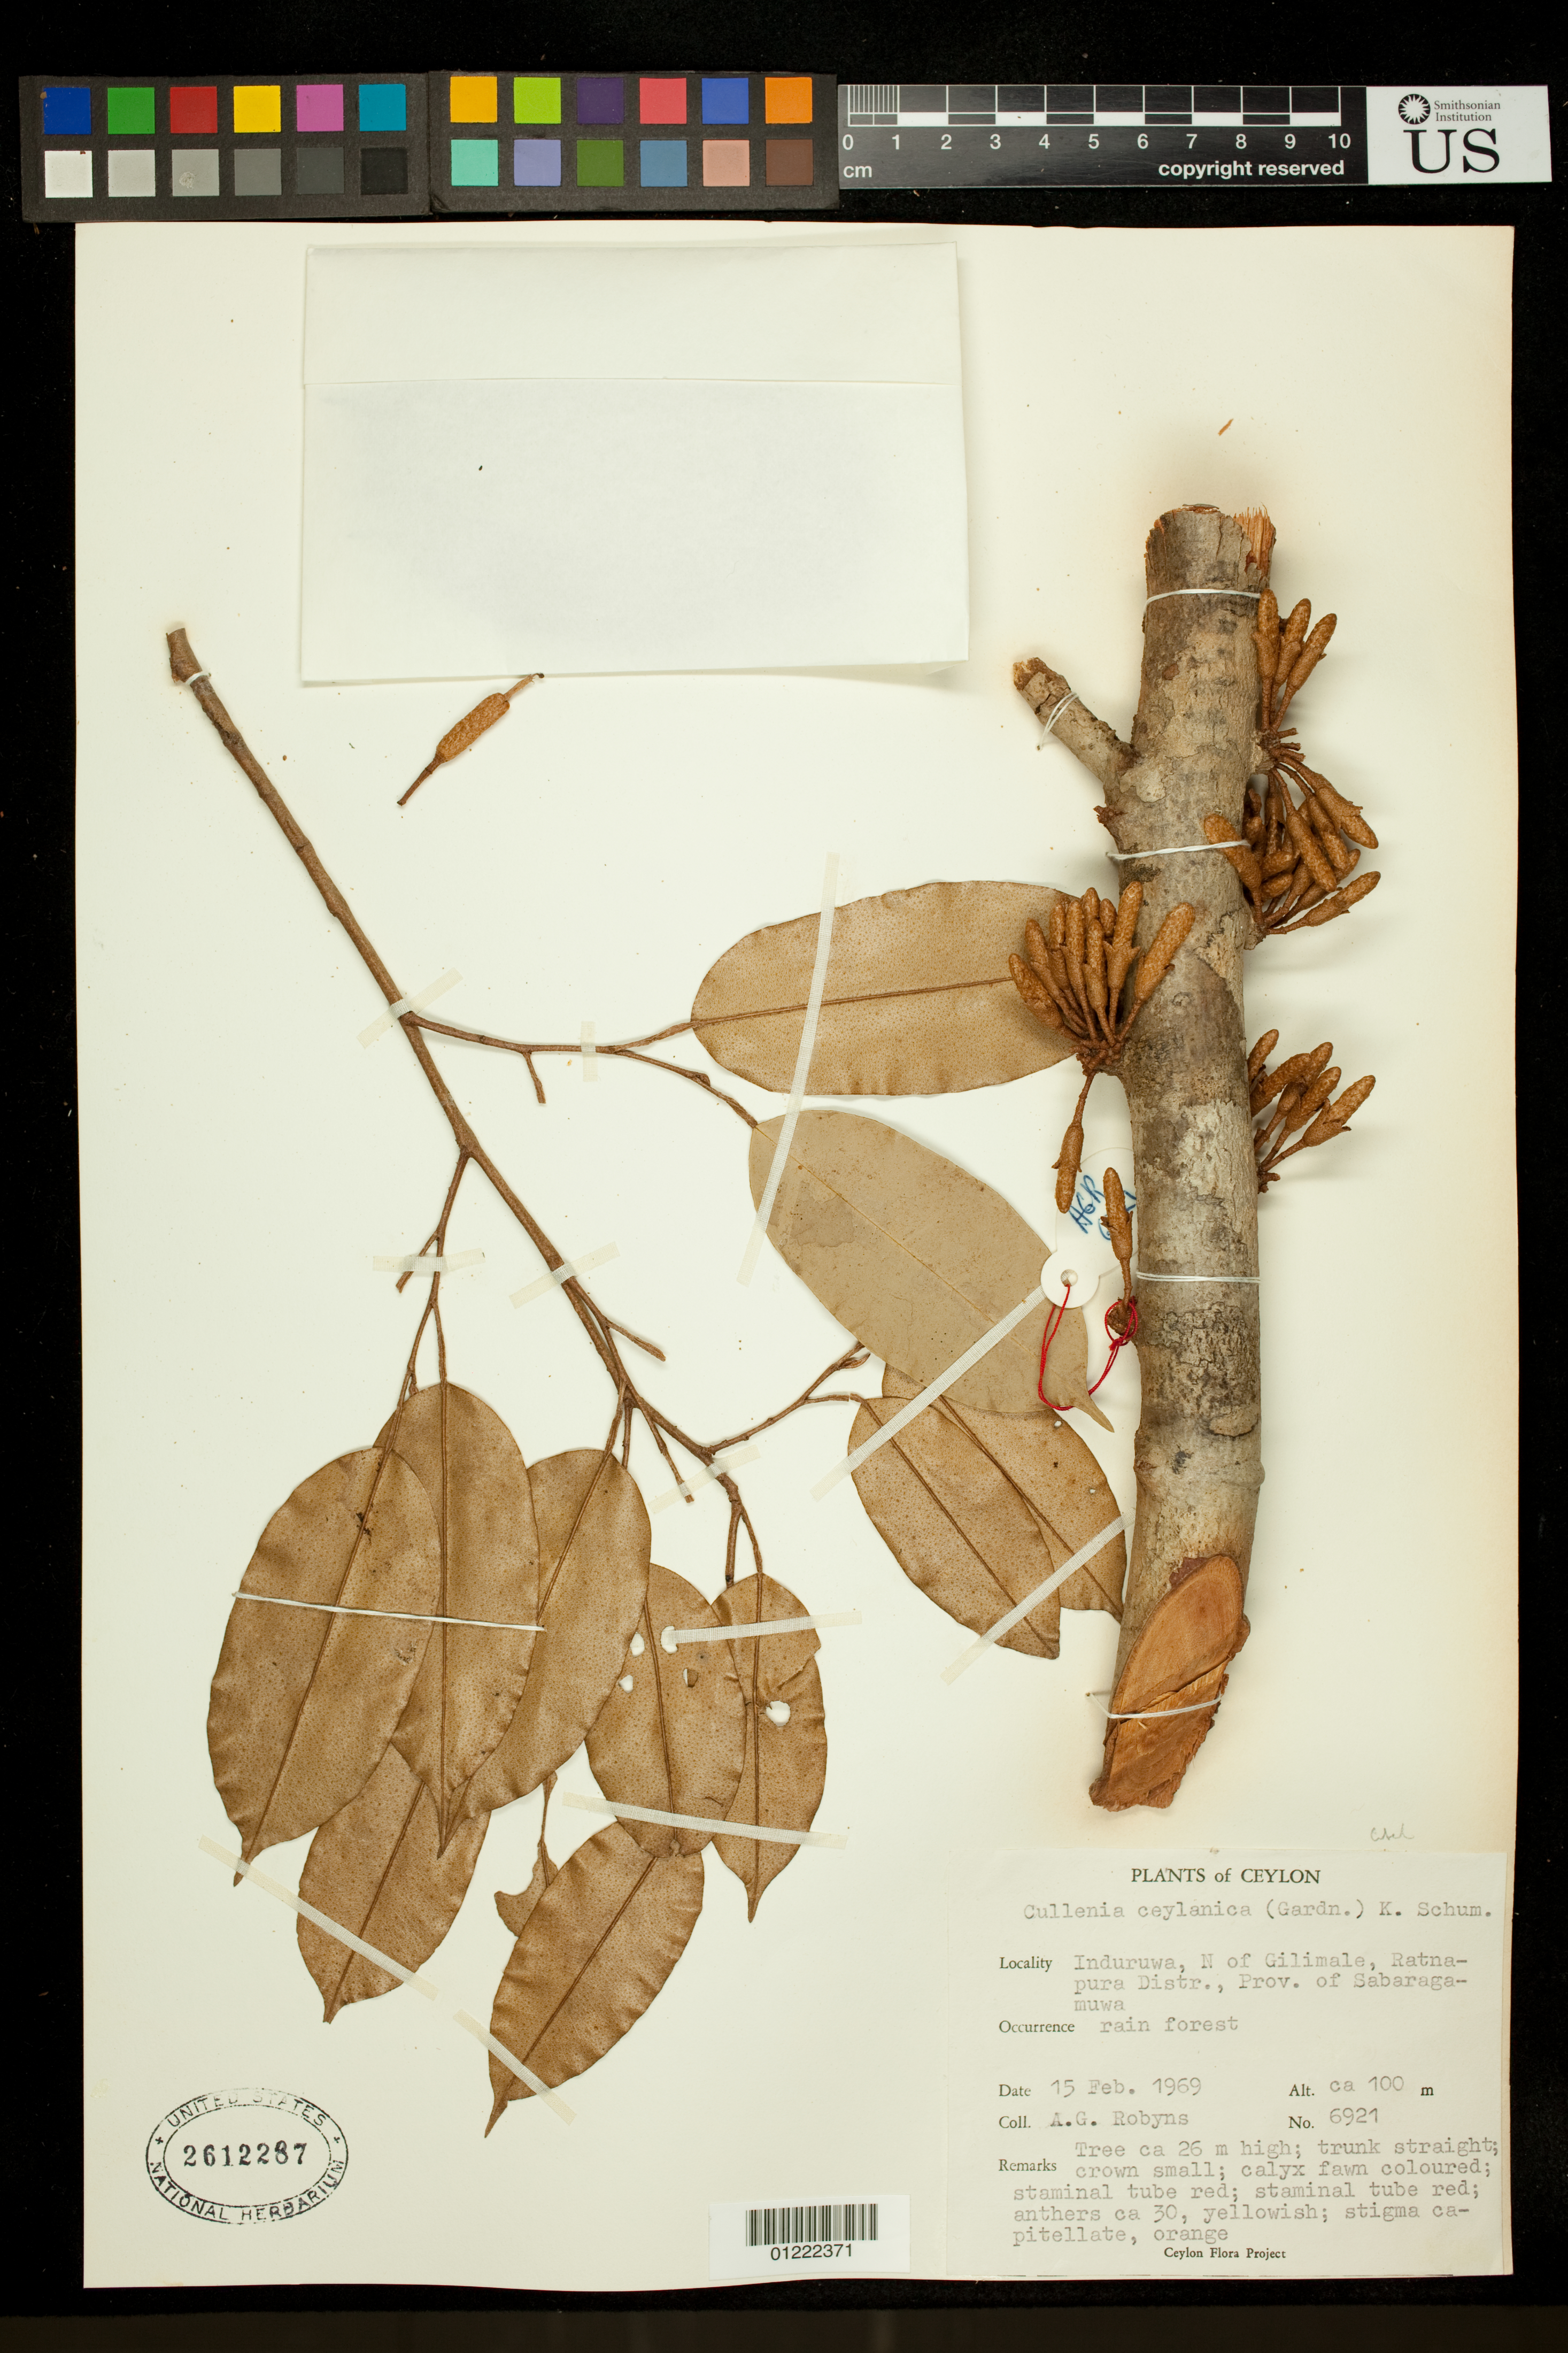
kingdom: Plantae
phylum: Tracheophyta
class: Magnoliopsida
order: Malvales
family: Malvaceae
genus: Cullenia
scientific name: Cullenia ceylanica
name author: (Gardner) K. Schum.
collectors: A. G. Robyns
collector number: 6921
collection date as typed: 2/15/1969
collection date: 1969-02-15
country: Sri Lanka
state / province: Sabaragamuwa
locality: Induruwa, N of Gilimale, Ratnapura District, Prov. of Sabaragamuwa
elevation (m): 100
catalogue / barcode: US 2612287